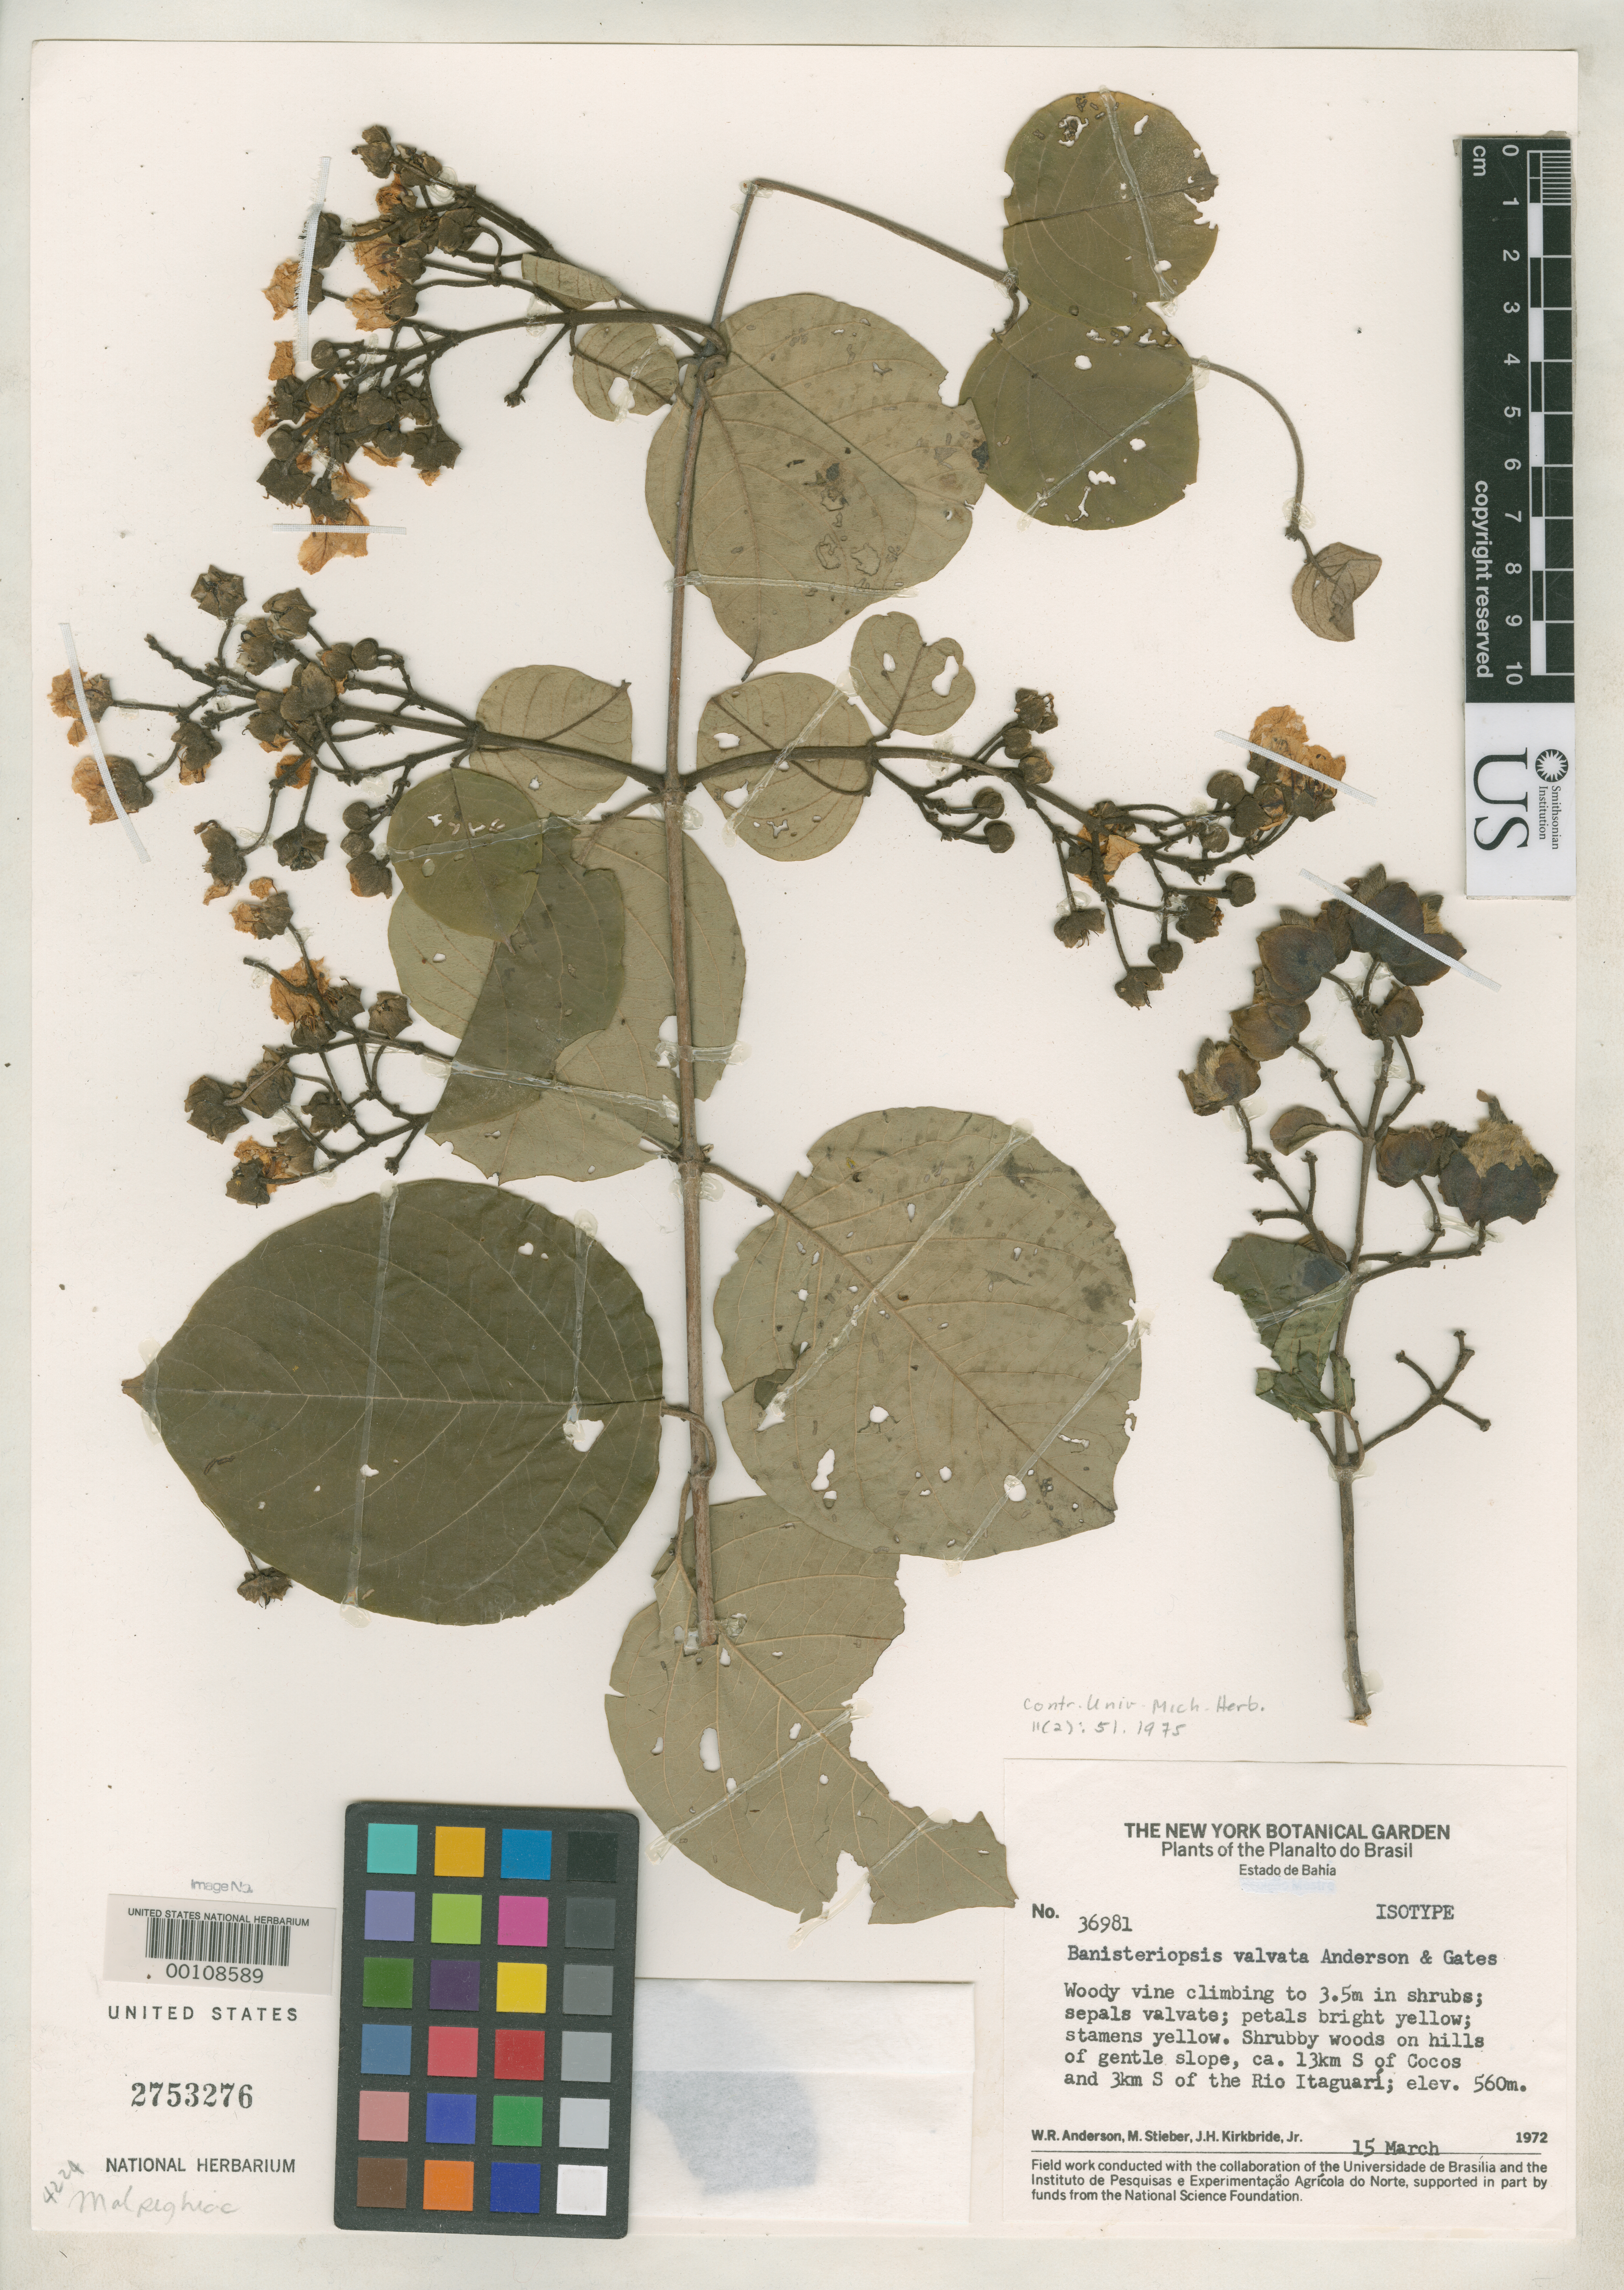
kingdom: Plantae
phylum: Tracheophyta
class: Magnoliopsida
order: Malpighiales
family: Malpighiaceae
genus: Banisteriopsis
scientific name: Banisteriopsis valvata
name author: W.R. Anderson & B. Gates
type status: Isotype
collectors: W. R. Anderson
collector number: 36981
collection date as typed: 15 Mar 1972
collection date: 1972-03-15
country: Brazil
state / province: Bahia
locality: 13 km S of Cocos.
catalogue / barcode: US 2753276